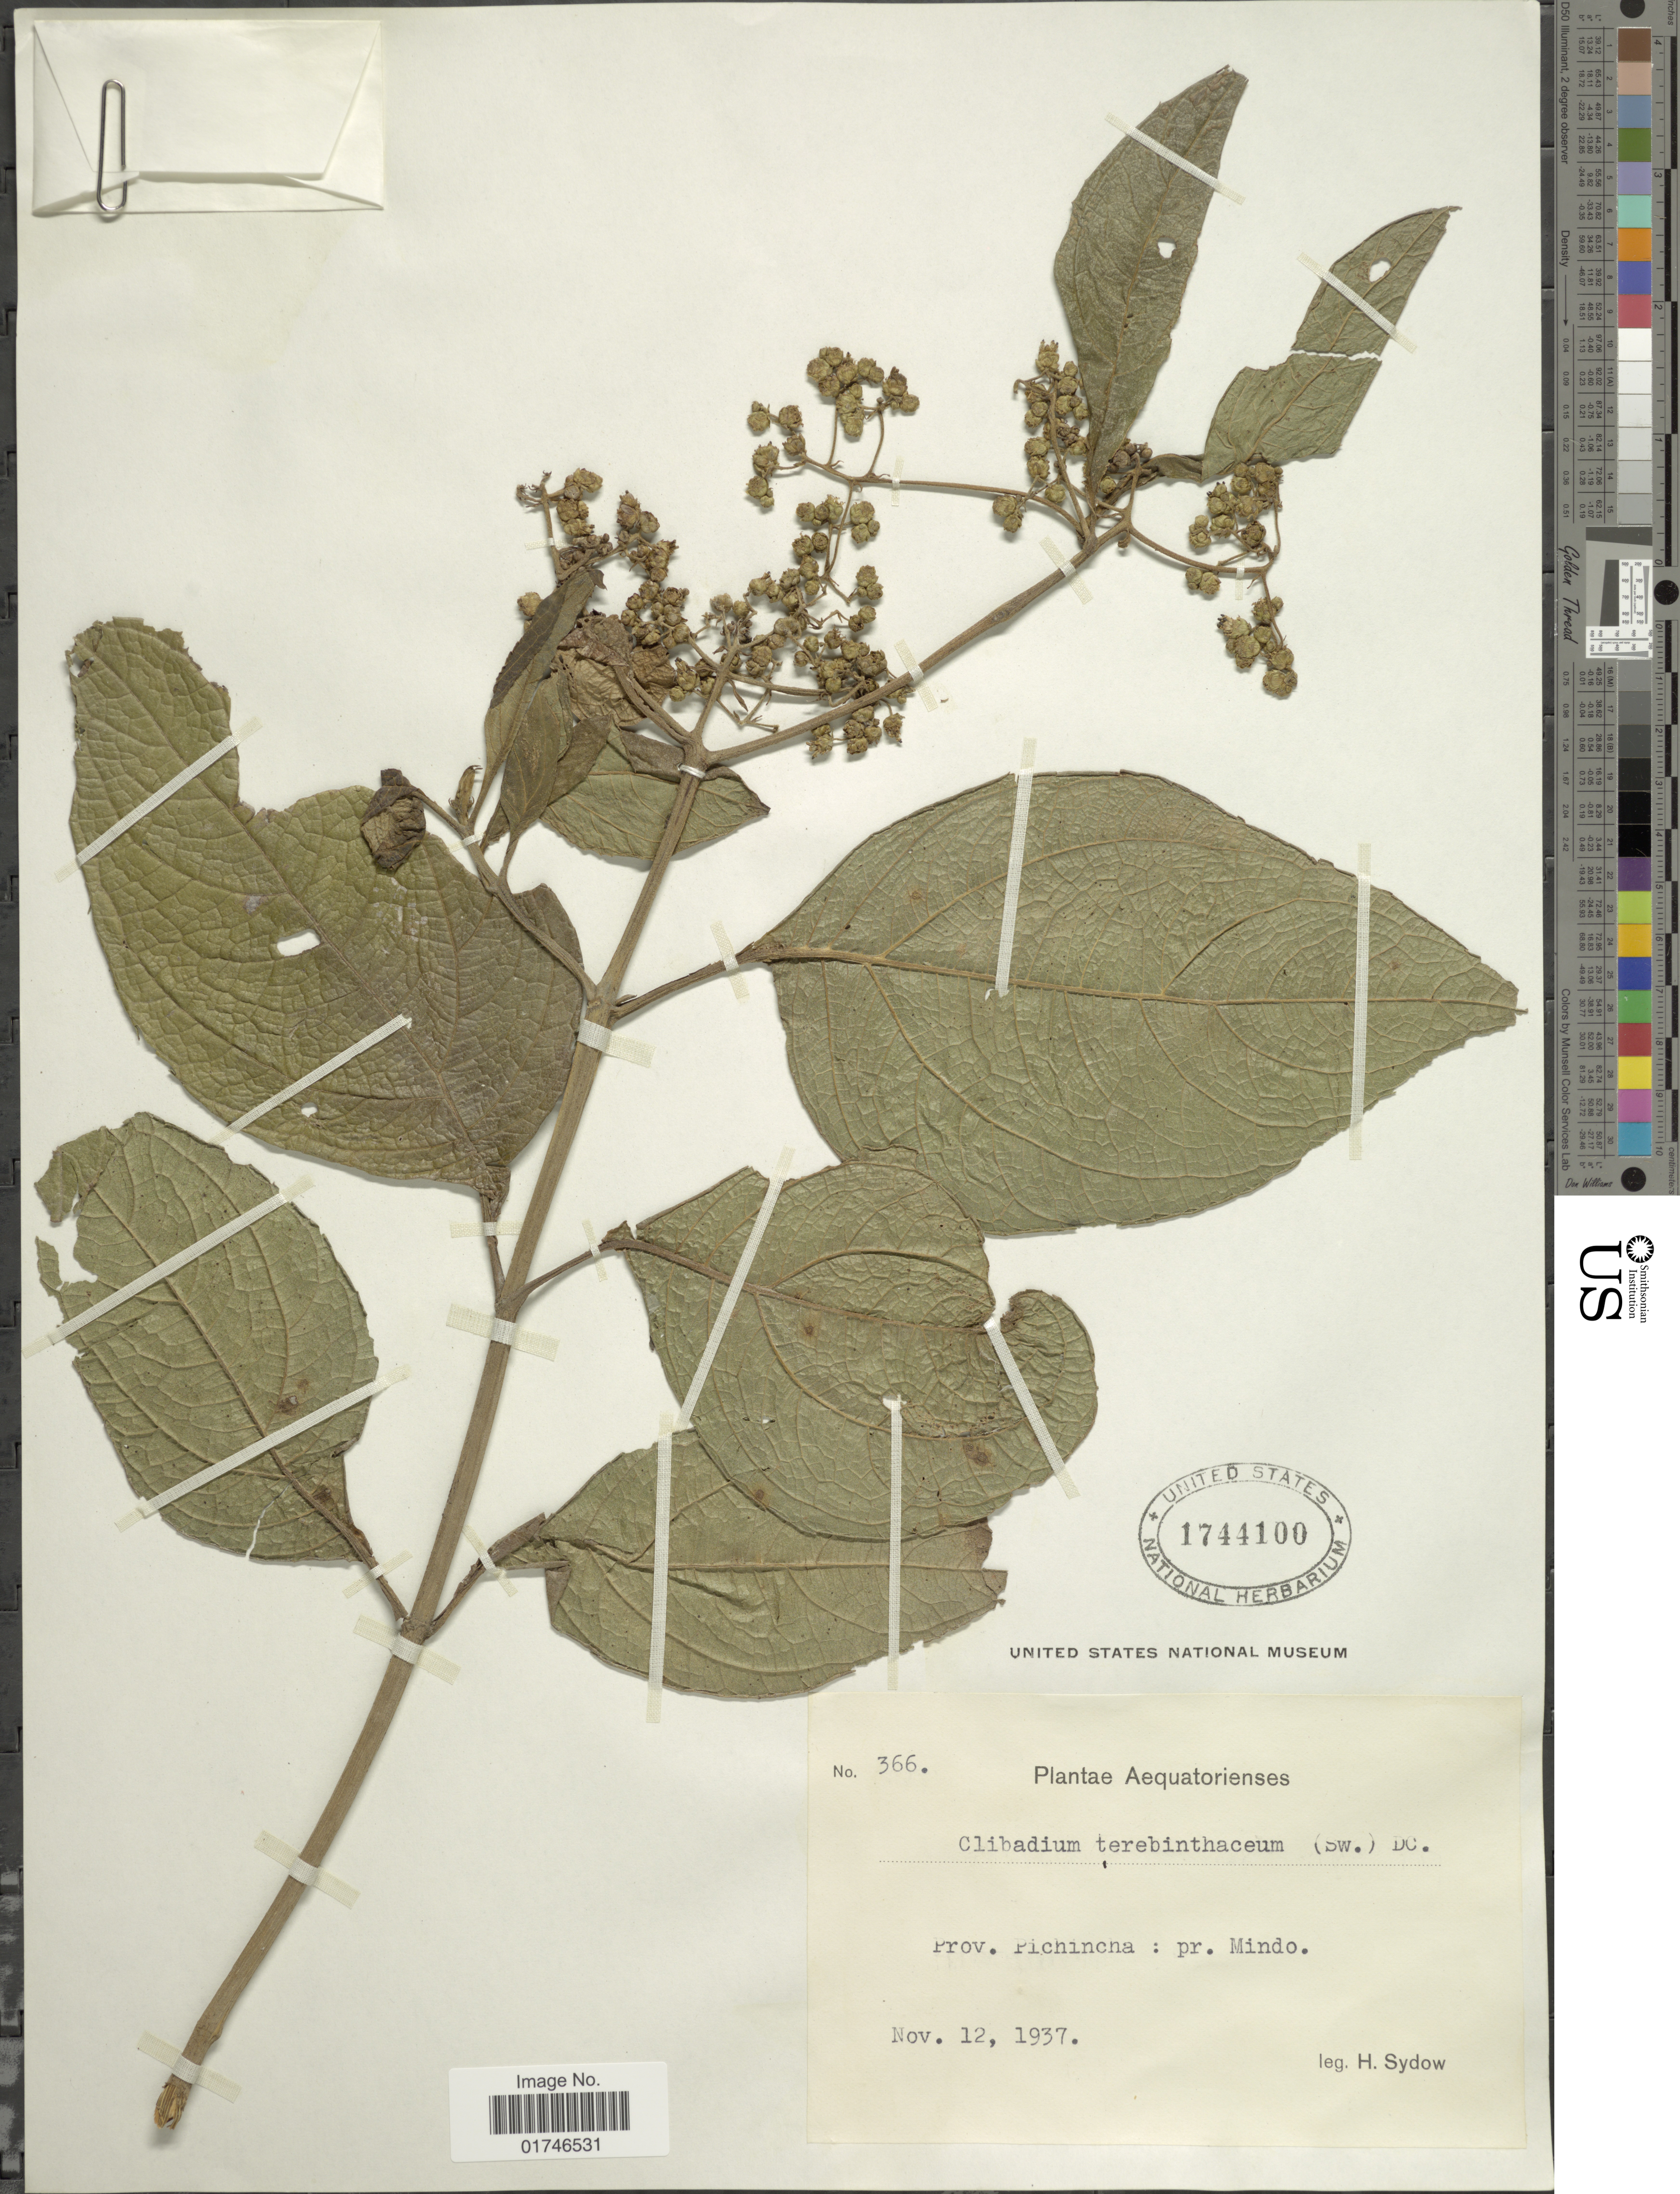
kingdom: Plantae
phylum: Tracheophyta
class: Magnoliopsida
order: Asterales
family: Asteraceae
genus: Clibadium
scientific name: Clibadium laxum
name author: S.F. Blake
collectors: H. Sydow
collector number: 366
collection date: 1937-11-12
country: Ecuador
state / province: Pichincha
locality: pr. Mindo.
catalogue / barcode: US 1744100